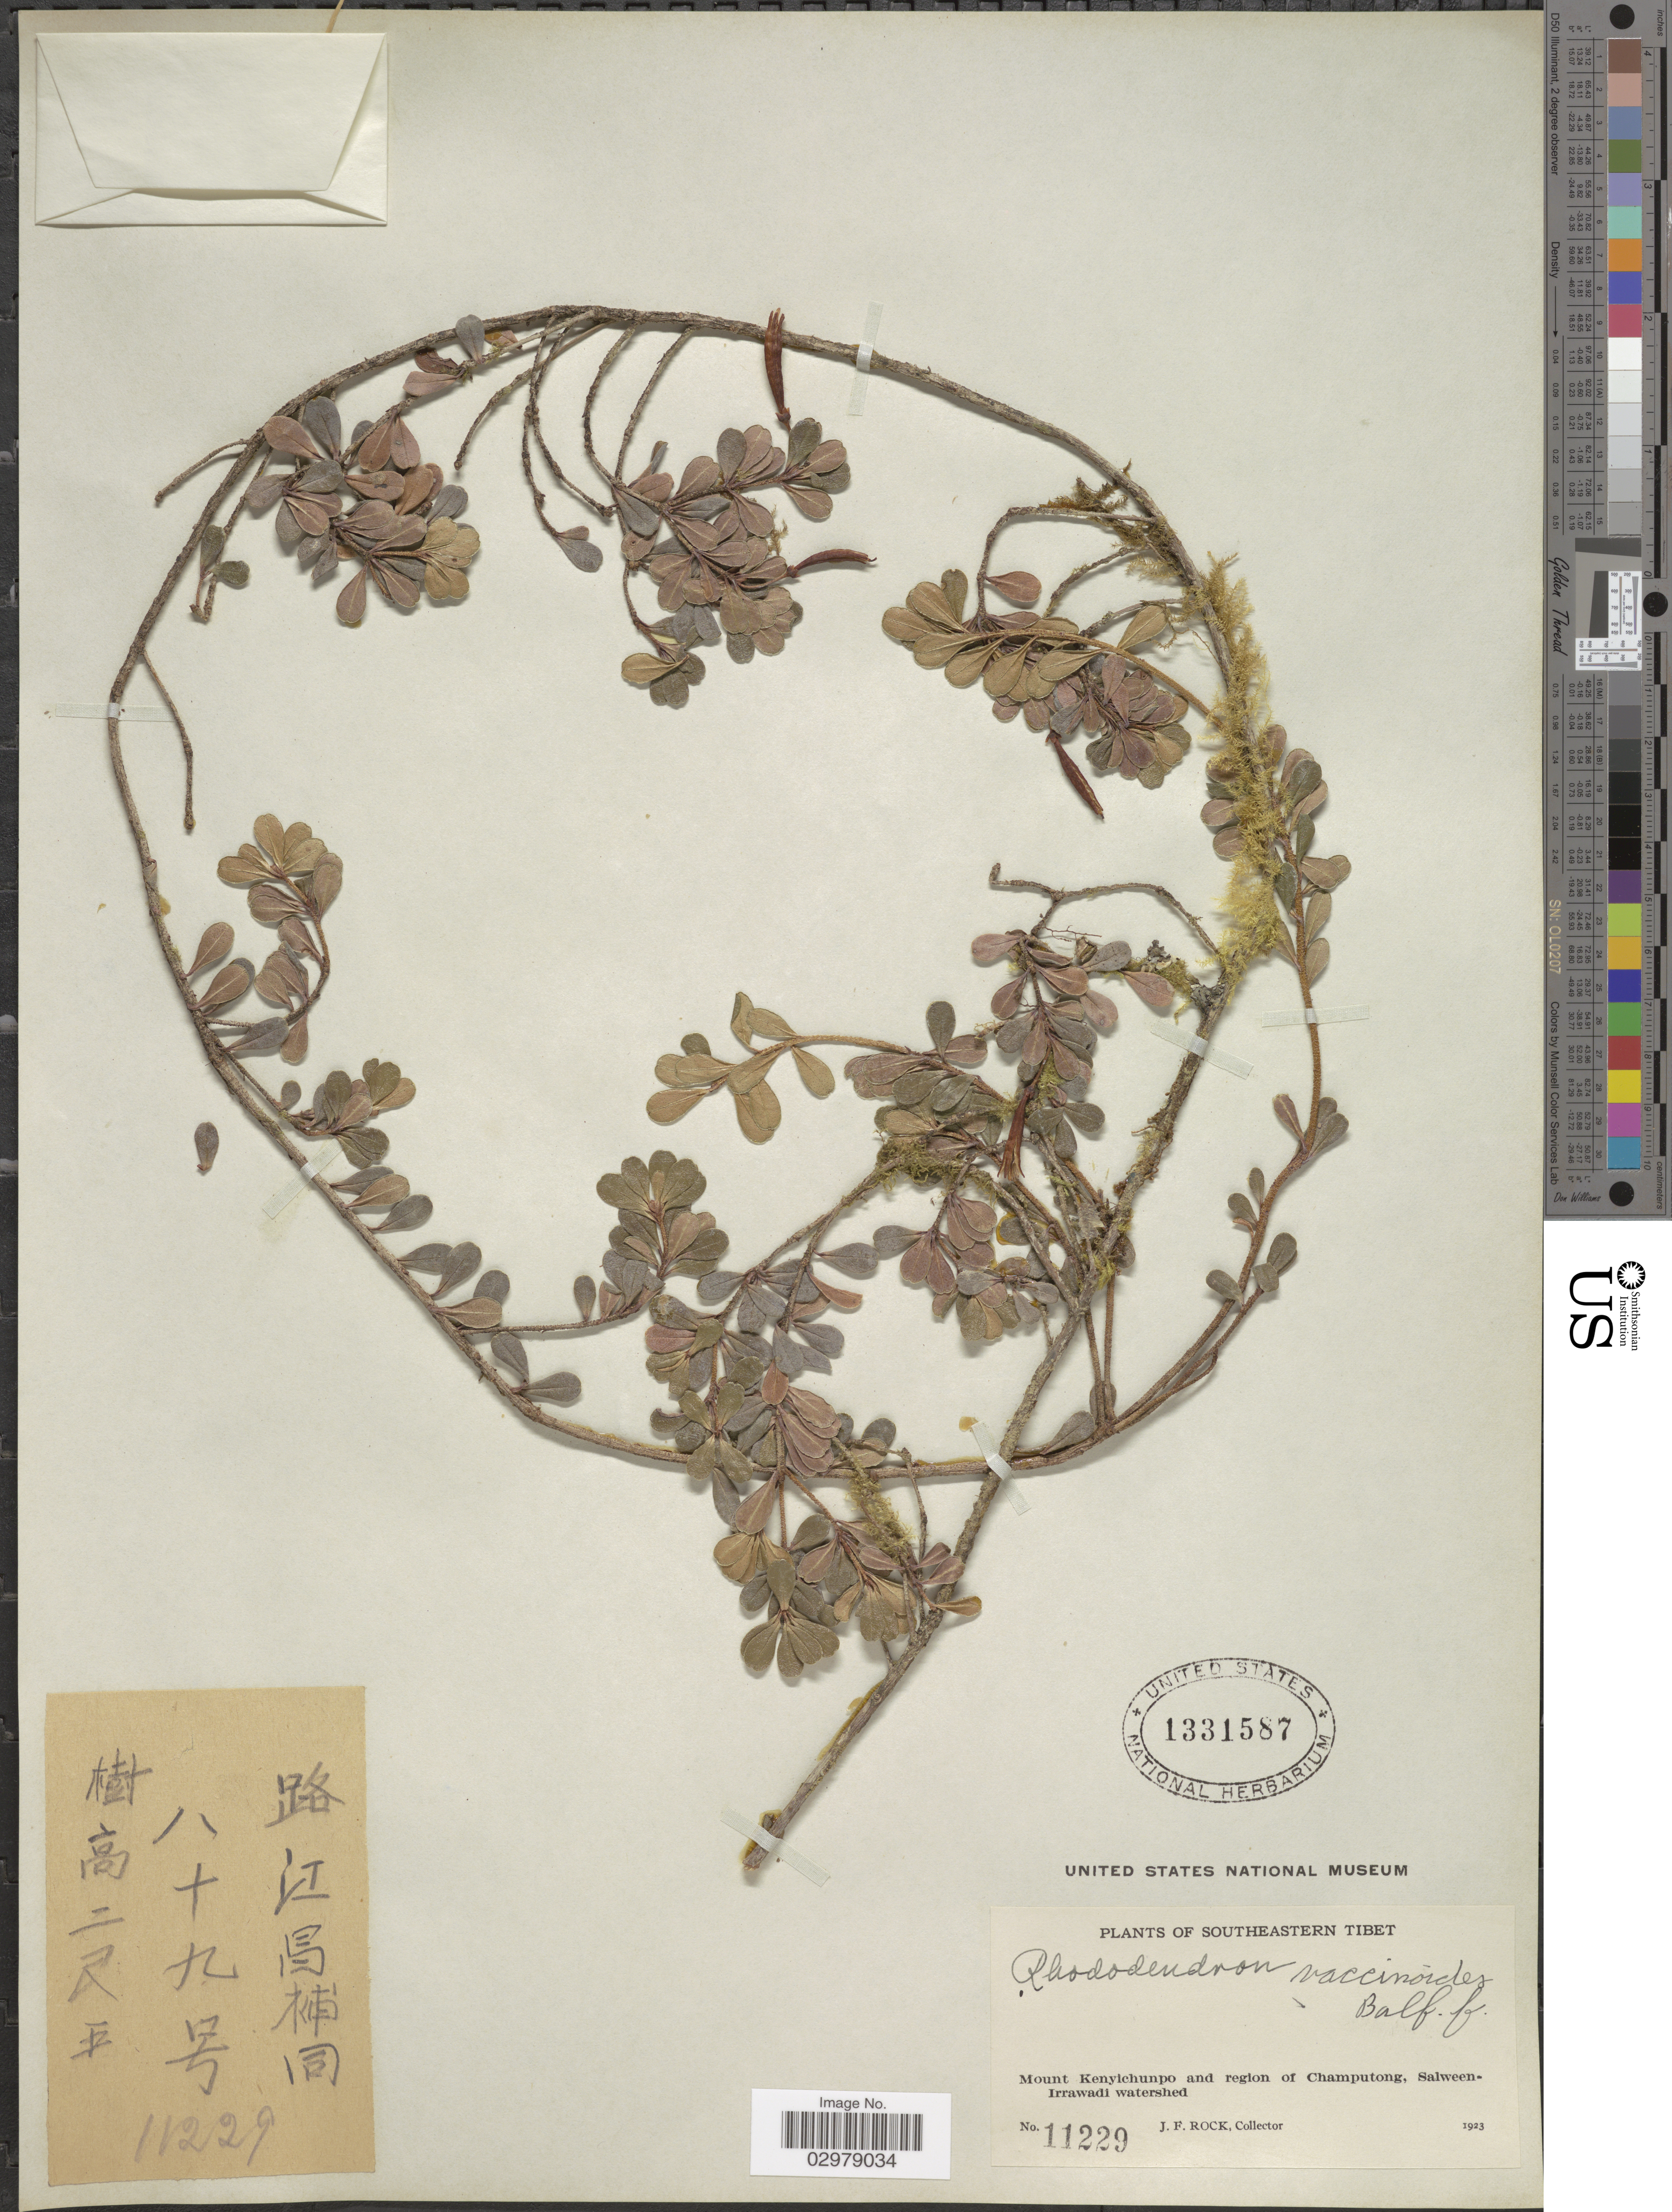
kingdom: Plantae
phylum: Tracheophyta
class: Magnoliopsida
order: Ericales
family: Ericaceae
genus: Rhododendron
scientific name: Rhododendron vaccinioides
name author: Hook. f.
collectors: J. Rock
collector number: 11229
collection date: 1923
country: China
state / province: Xizang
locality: Southeastern Tibet. Mount Kenyichunpo and region of Champutong, Salween-Irrawadi watershed.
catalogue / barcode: US 1331587